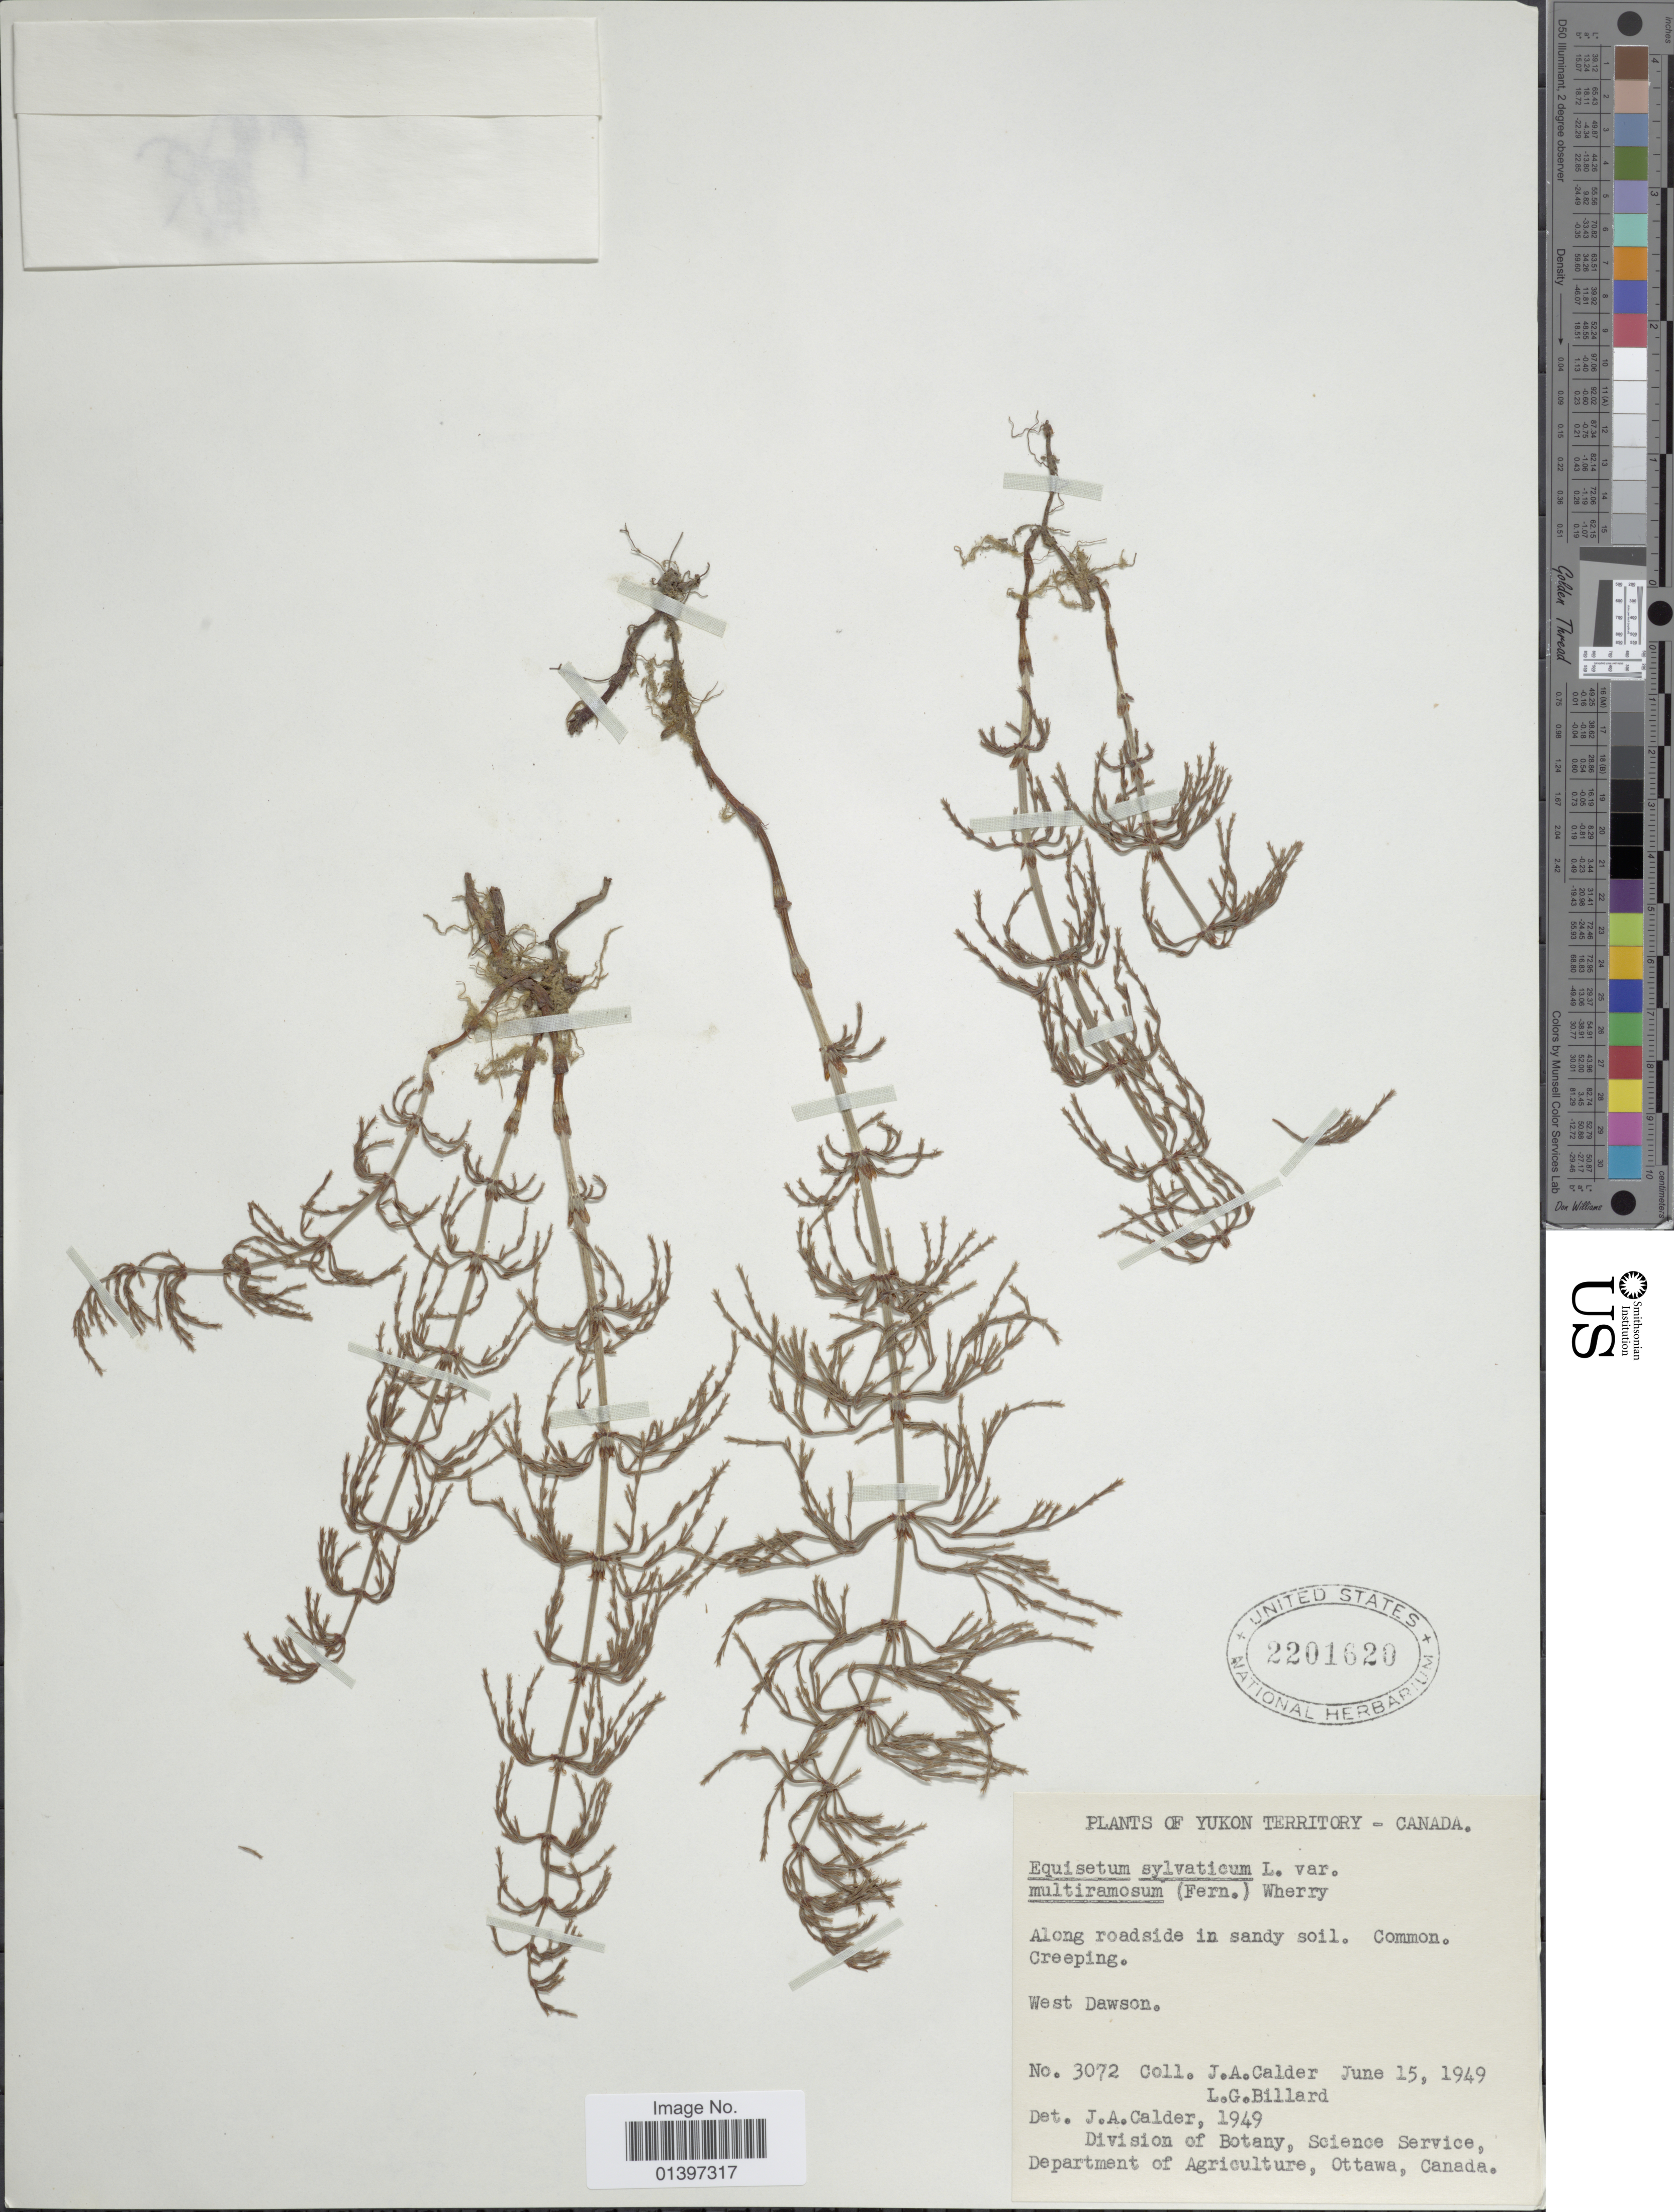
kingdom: Plantae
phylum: Tracheophyta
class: Polypodiopsida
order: Equisetales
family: Equisetaceae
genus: Equisetum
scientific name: Equisetum sylvaticum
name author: L.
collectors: J. A. Calder & L. Billard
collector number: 3072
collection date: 1949-06-15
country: Canada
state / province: Yukon Territory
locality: Yukon Territory, Along roadside in sandy soil, West Dawson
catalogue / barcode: US 2201620